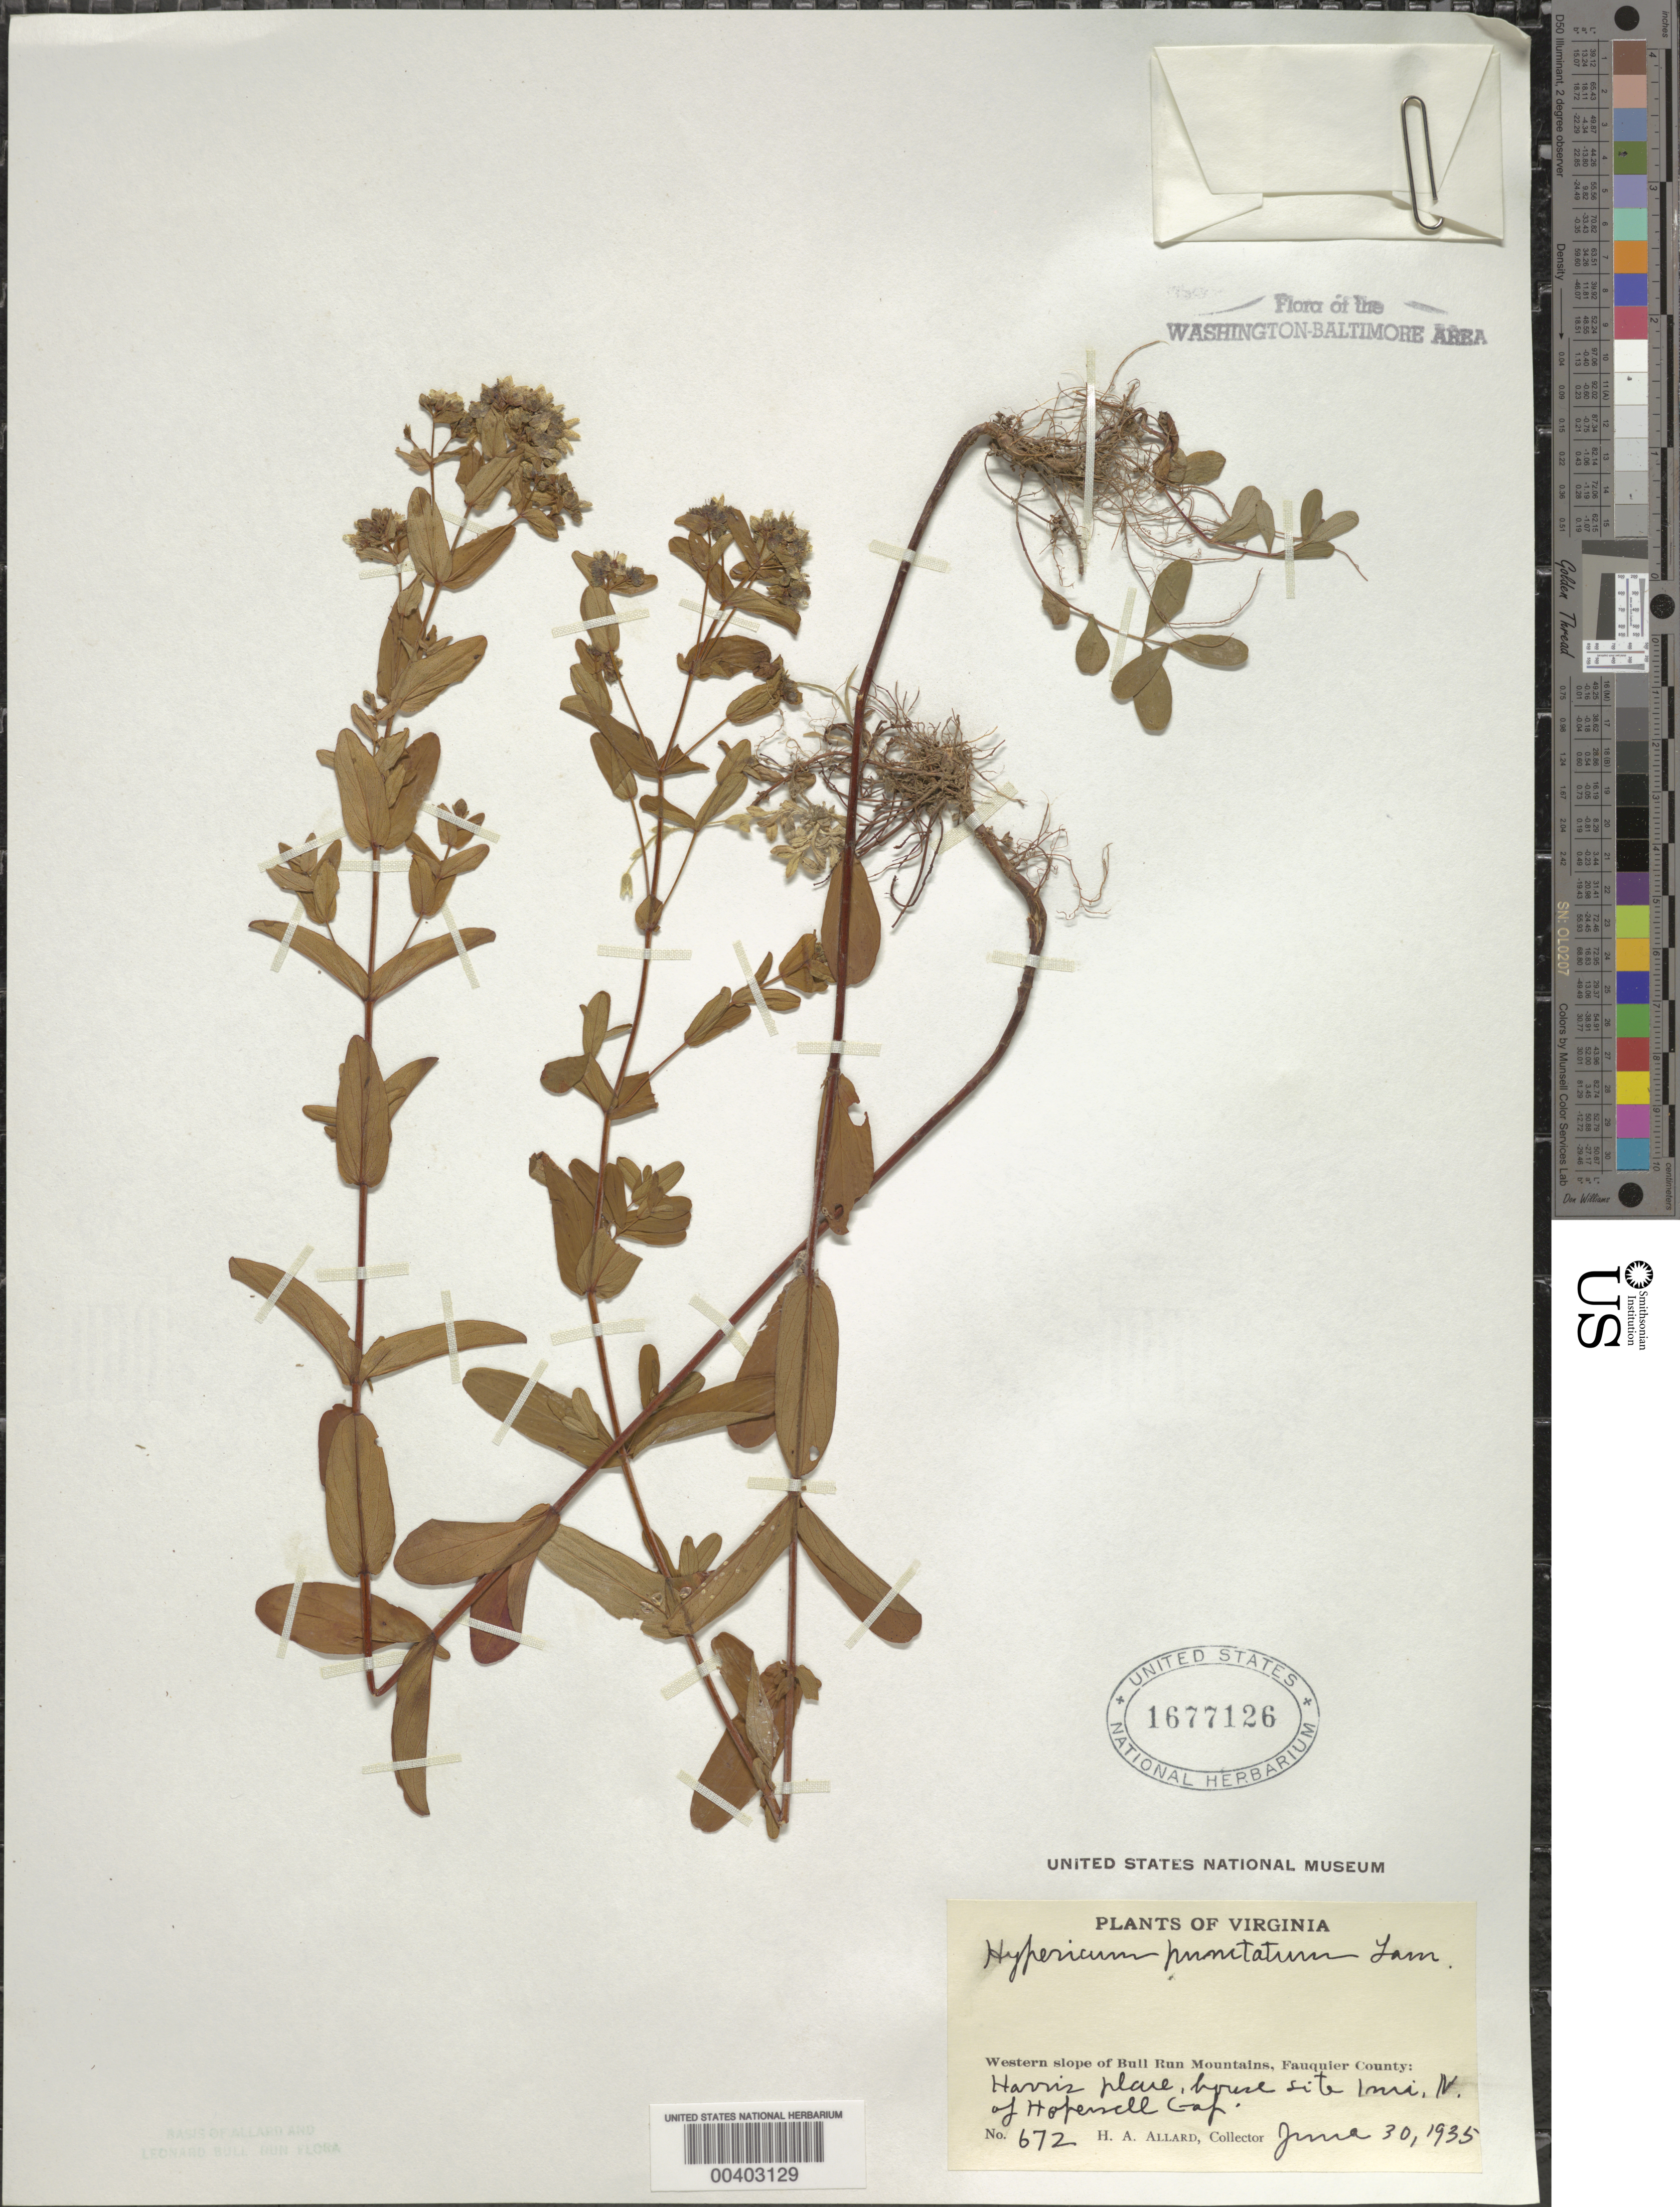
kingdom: Plantae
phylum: Tracheophyta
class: Magnoliopsida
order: Malpighiales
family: Hypericaceae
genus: Hypericum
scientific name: Hypericum punctatum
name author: Lam.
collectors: H. A. Allard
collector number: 672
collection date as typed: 30 Jun 1935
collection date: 1935-06-30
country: United States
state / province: Virginia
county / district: Fauquier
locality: North of Hopewell Gap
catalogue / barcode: US 1677126